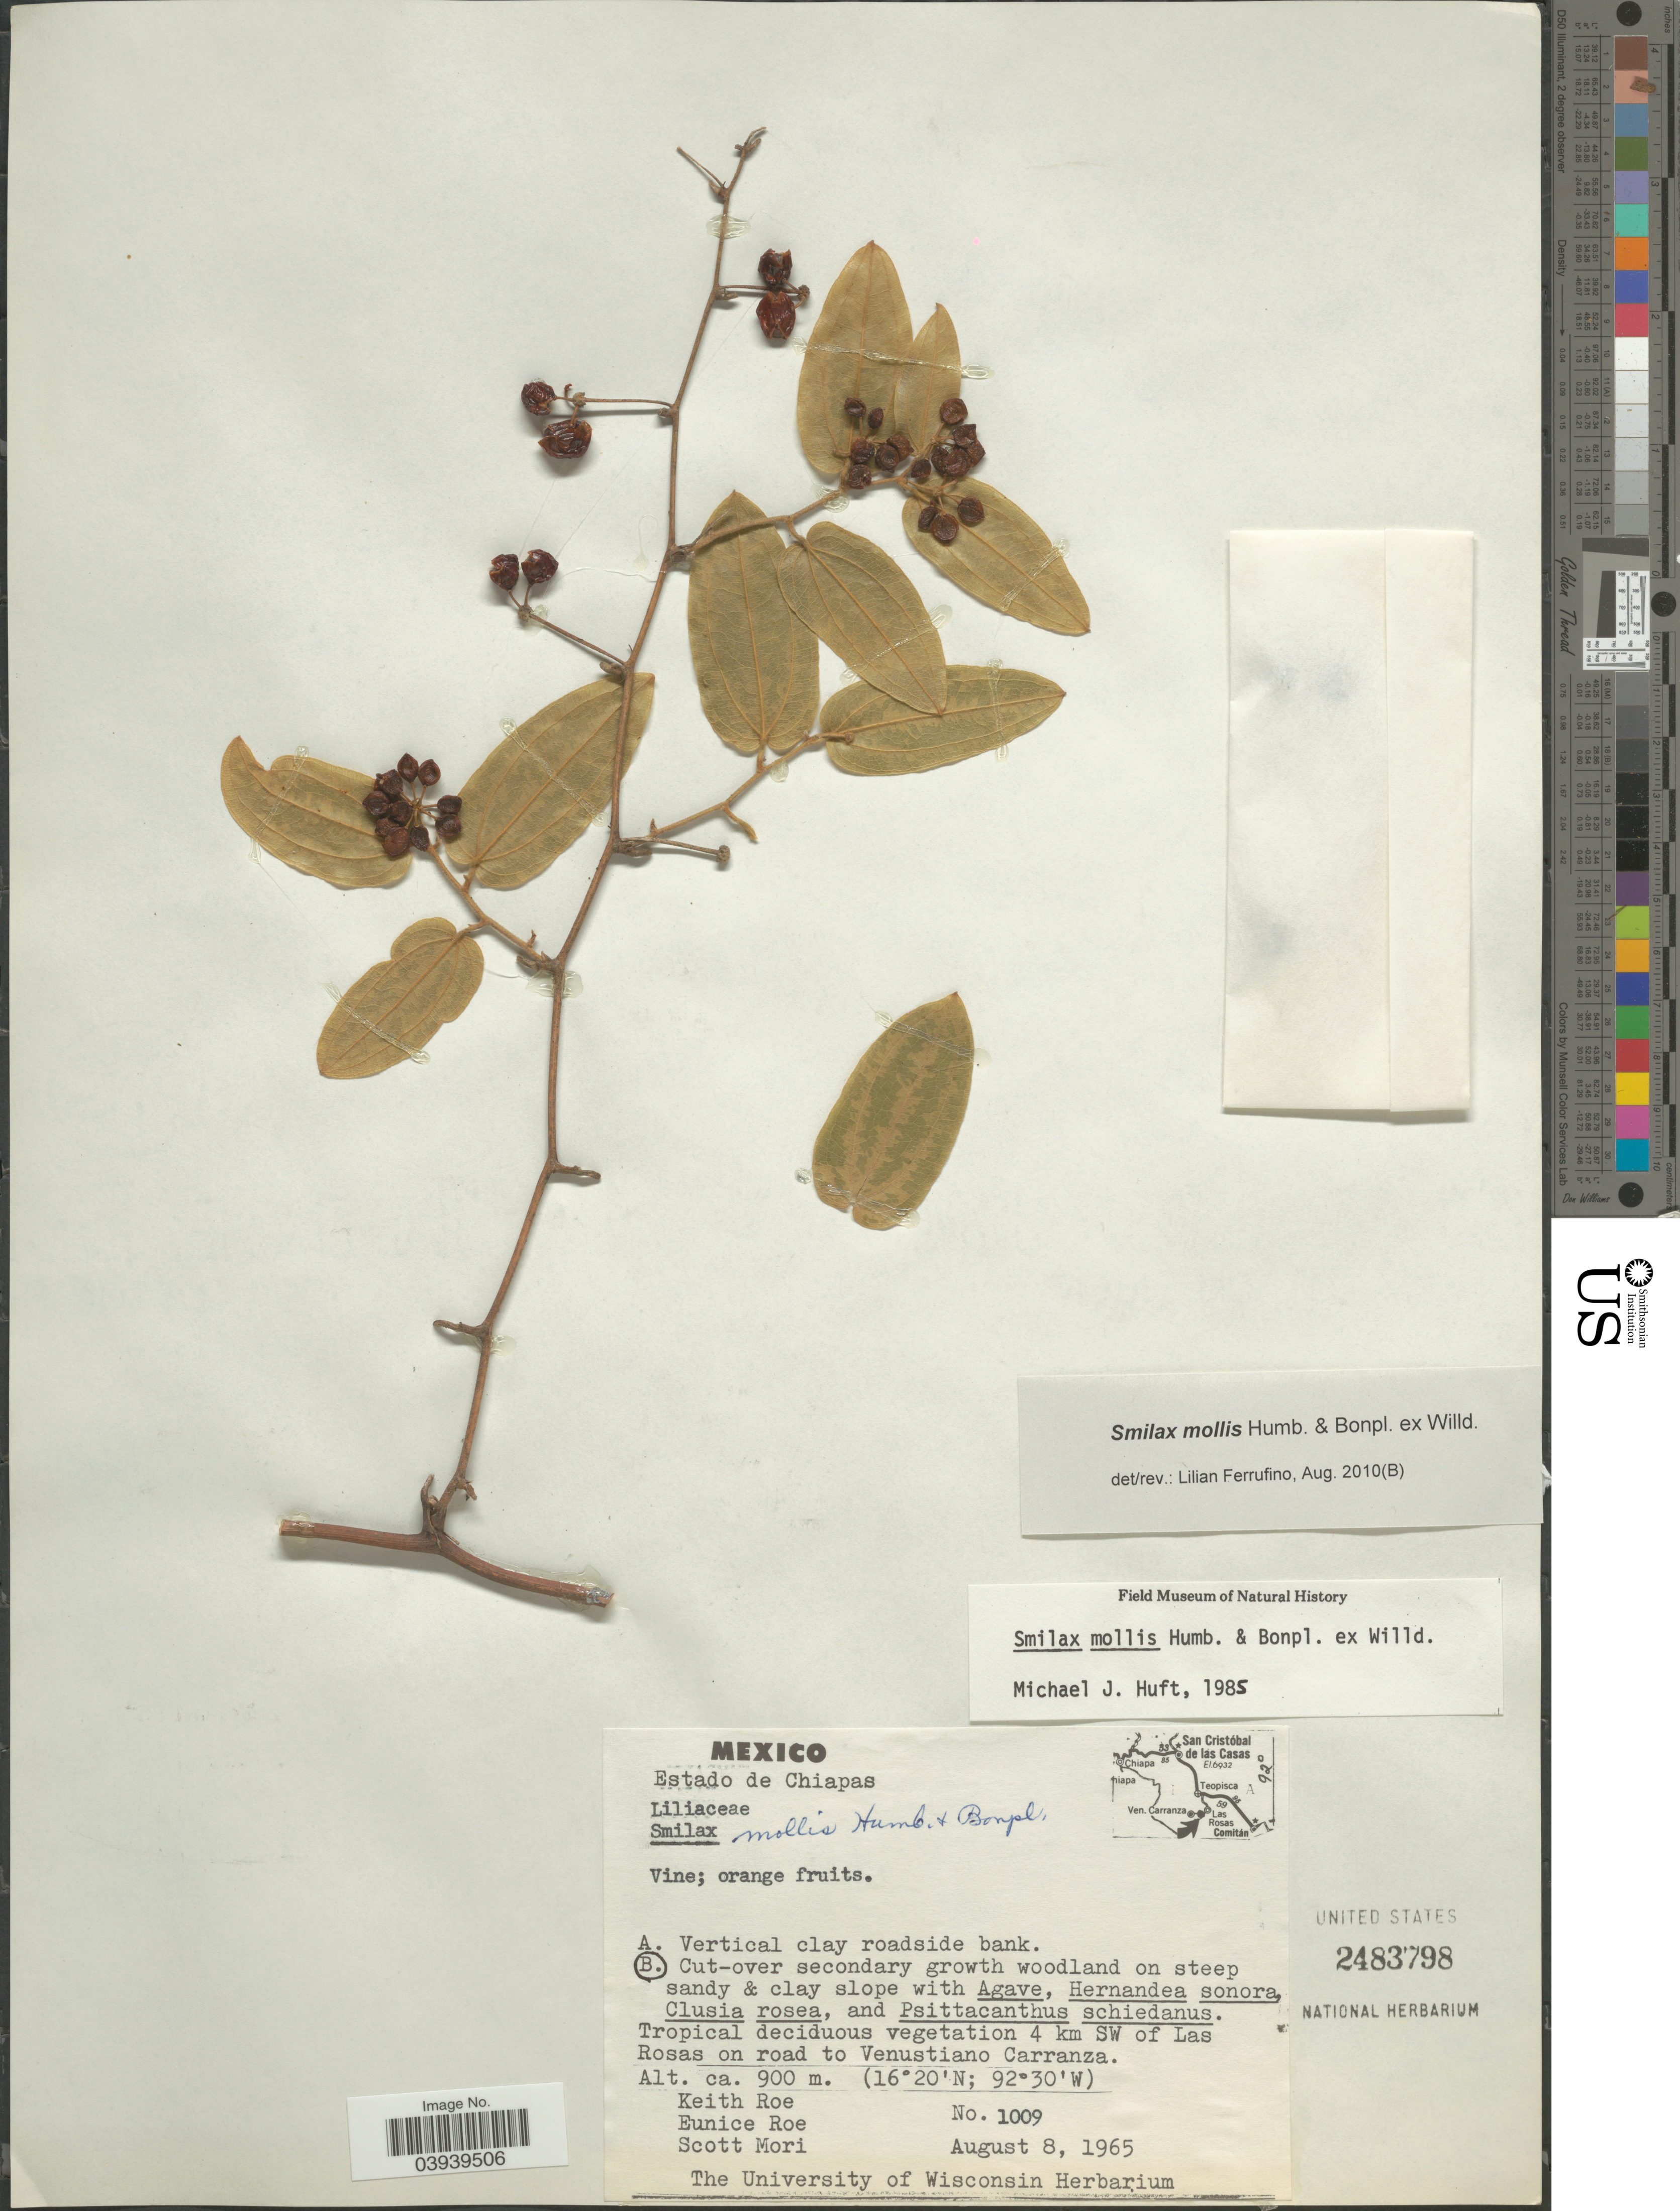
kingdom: Plantae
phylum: Tracheophyta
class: Liliopsida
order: Liliales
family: Smilacaceae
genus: Smilax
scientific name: Smilax mollis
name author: Humb. & Bonpl. ex Willd.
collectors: K. E. Roe, E. Roe & S. Mori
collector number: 1009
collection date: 1965-08-08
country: Mexico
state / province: Chiapas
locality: Tropical deciduous vegetation 4 km SW of Las Rosas on road to Venustiano Carranza.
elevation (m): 900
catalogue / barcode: US 2483798